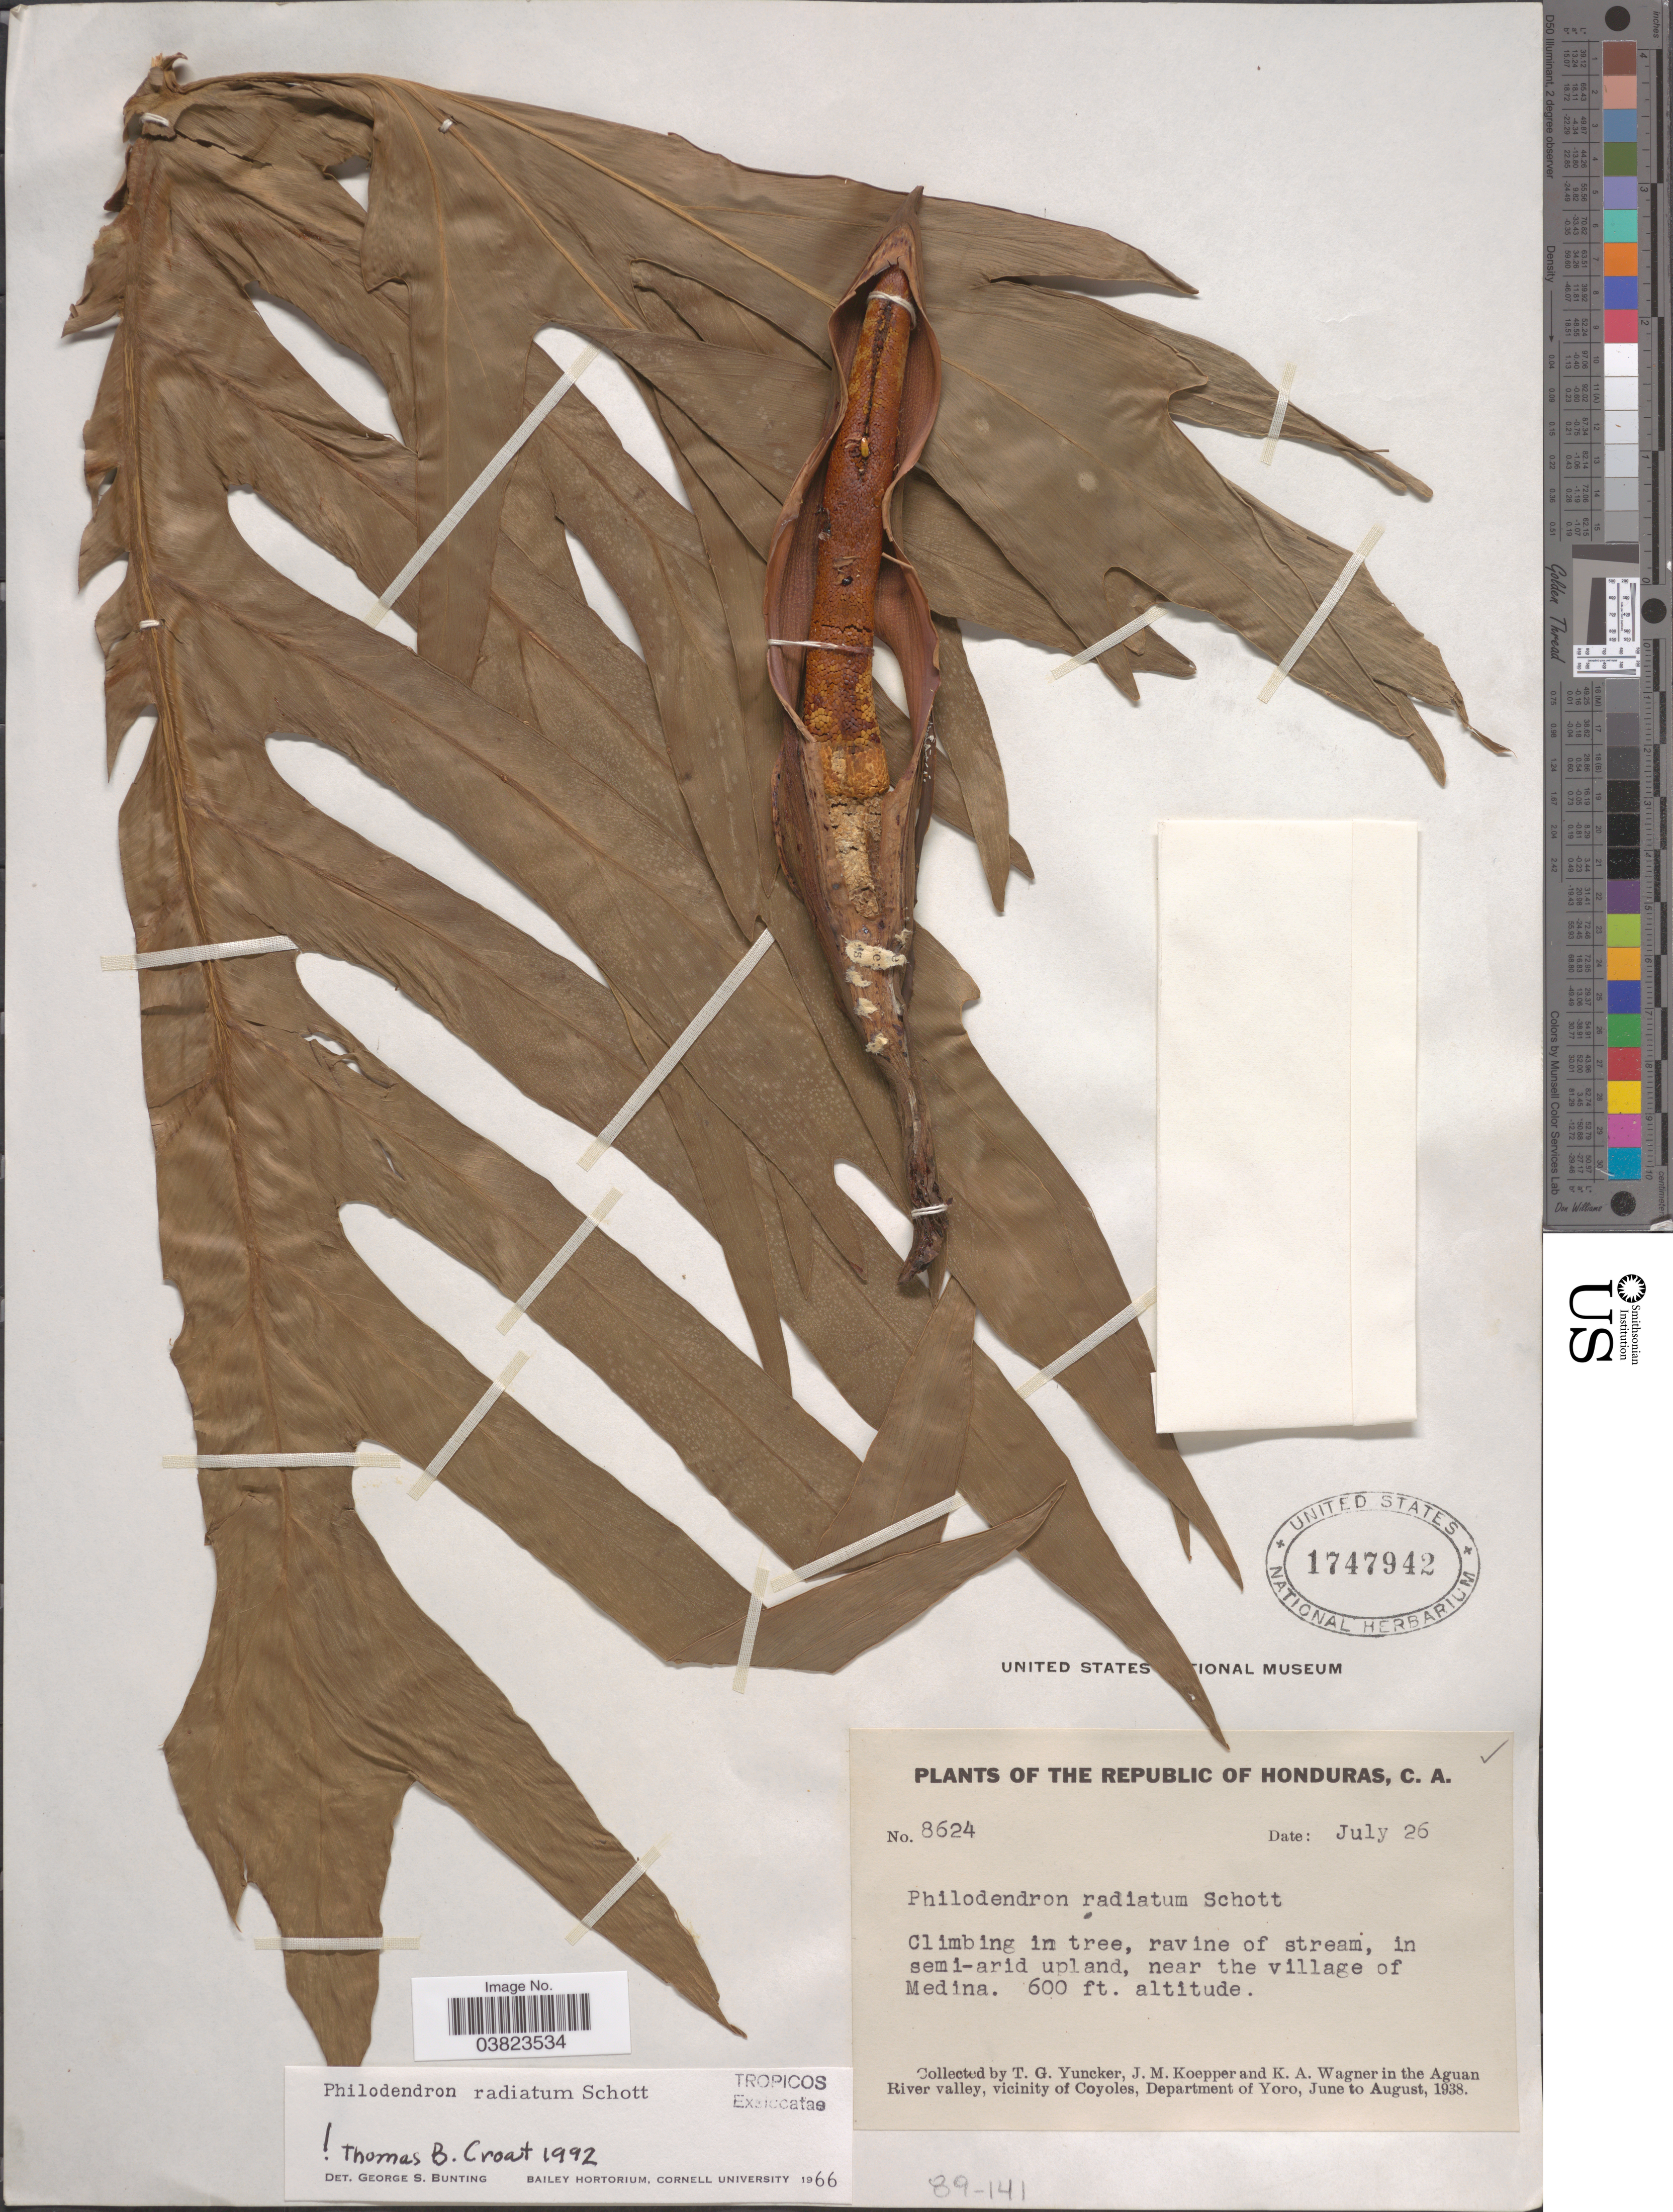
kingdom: Plantae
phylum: Tracheophyta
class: Liliopsida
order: Alismatales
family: Araceae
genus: Philodendron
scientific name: Philodendron radiatum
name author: Schott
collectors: T. G. Yuncker, J. M. Koepper & K. A. Wagner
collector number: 8624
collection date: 1938-07-26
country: Honduras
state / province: Yoro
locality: Ravine of stream, in semi-arid upland, near the village of Medina. In the Aguan River valley, vicinity of Coyoles, Department of Yoro.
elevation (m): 183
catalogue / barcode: US 1747942